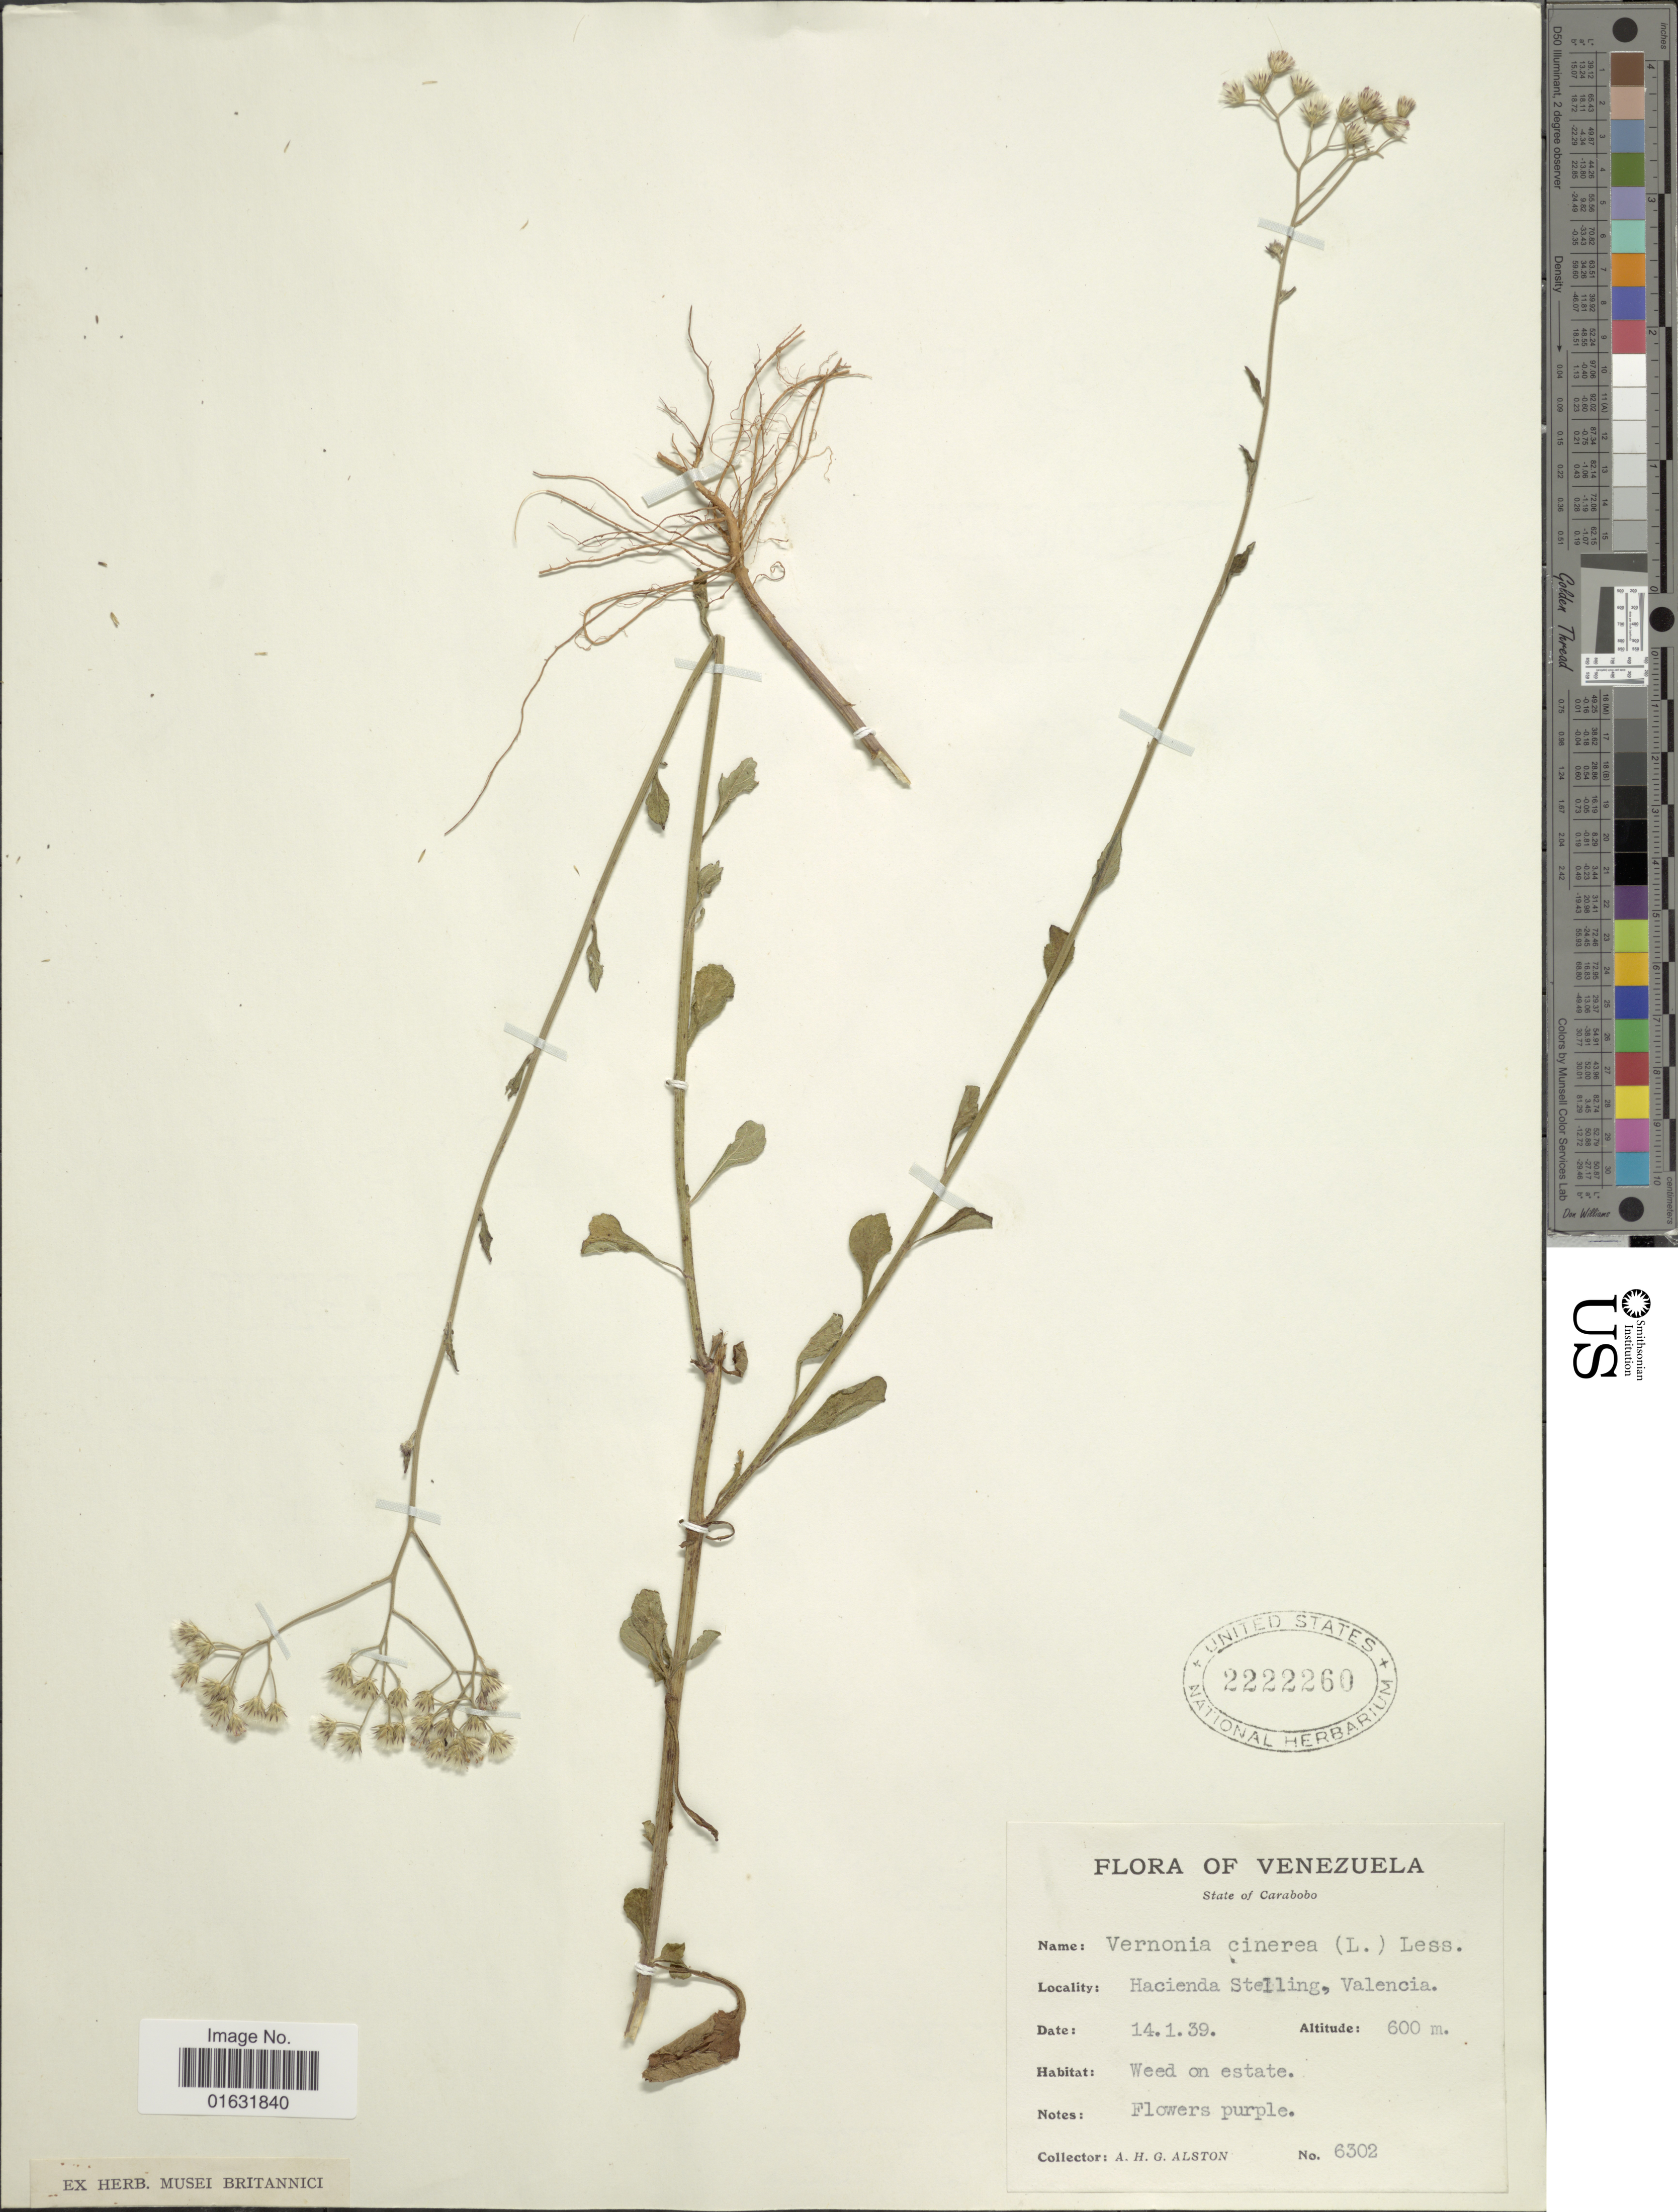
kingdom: Plantae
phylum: Tracheophyta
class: Magnoliopsida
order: Asterales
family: Asteraceae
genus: Cyanthillium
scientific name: Cyanthillium cinereum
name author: (L.) H. Rob.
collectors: A. H. Alston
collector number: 6302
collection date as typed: Transcribed d/m/y: 14/1/39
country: Venezuela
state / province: Carabobo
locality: Hacienda Stelling, Valencia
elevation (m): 600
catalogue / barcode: US 2222260